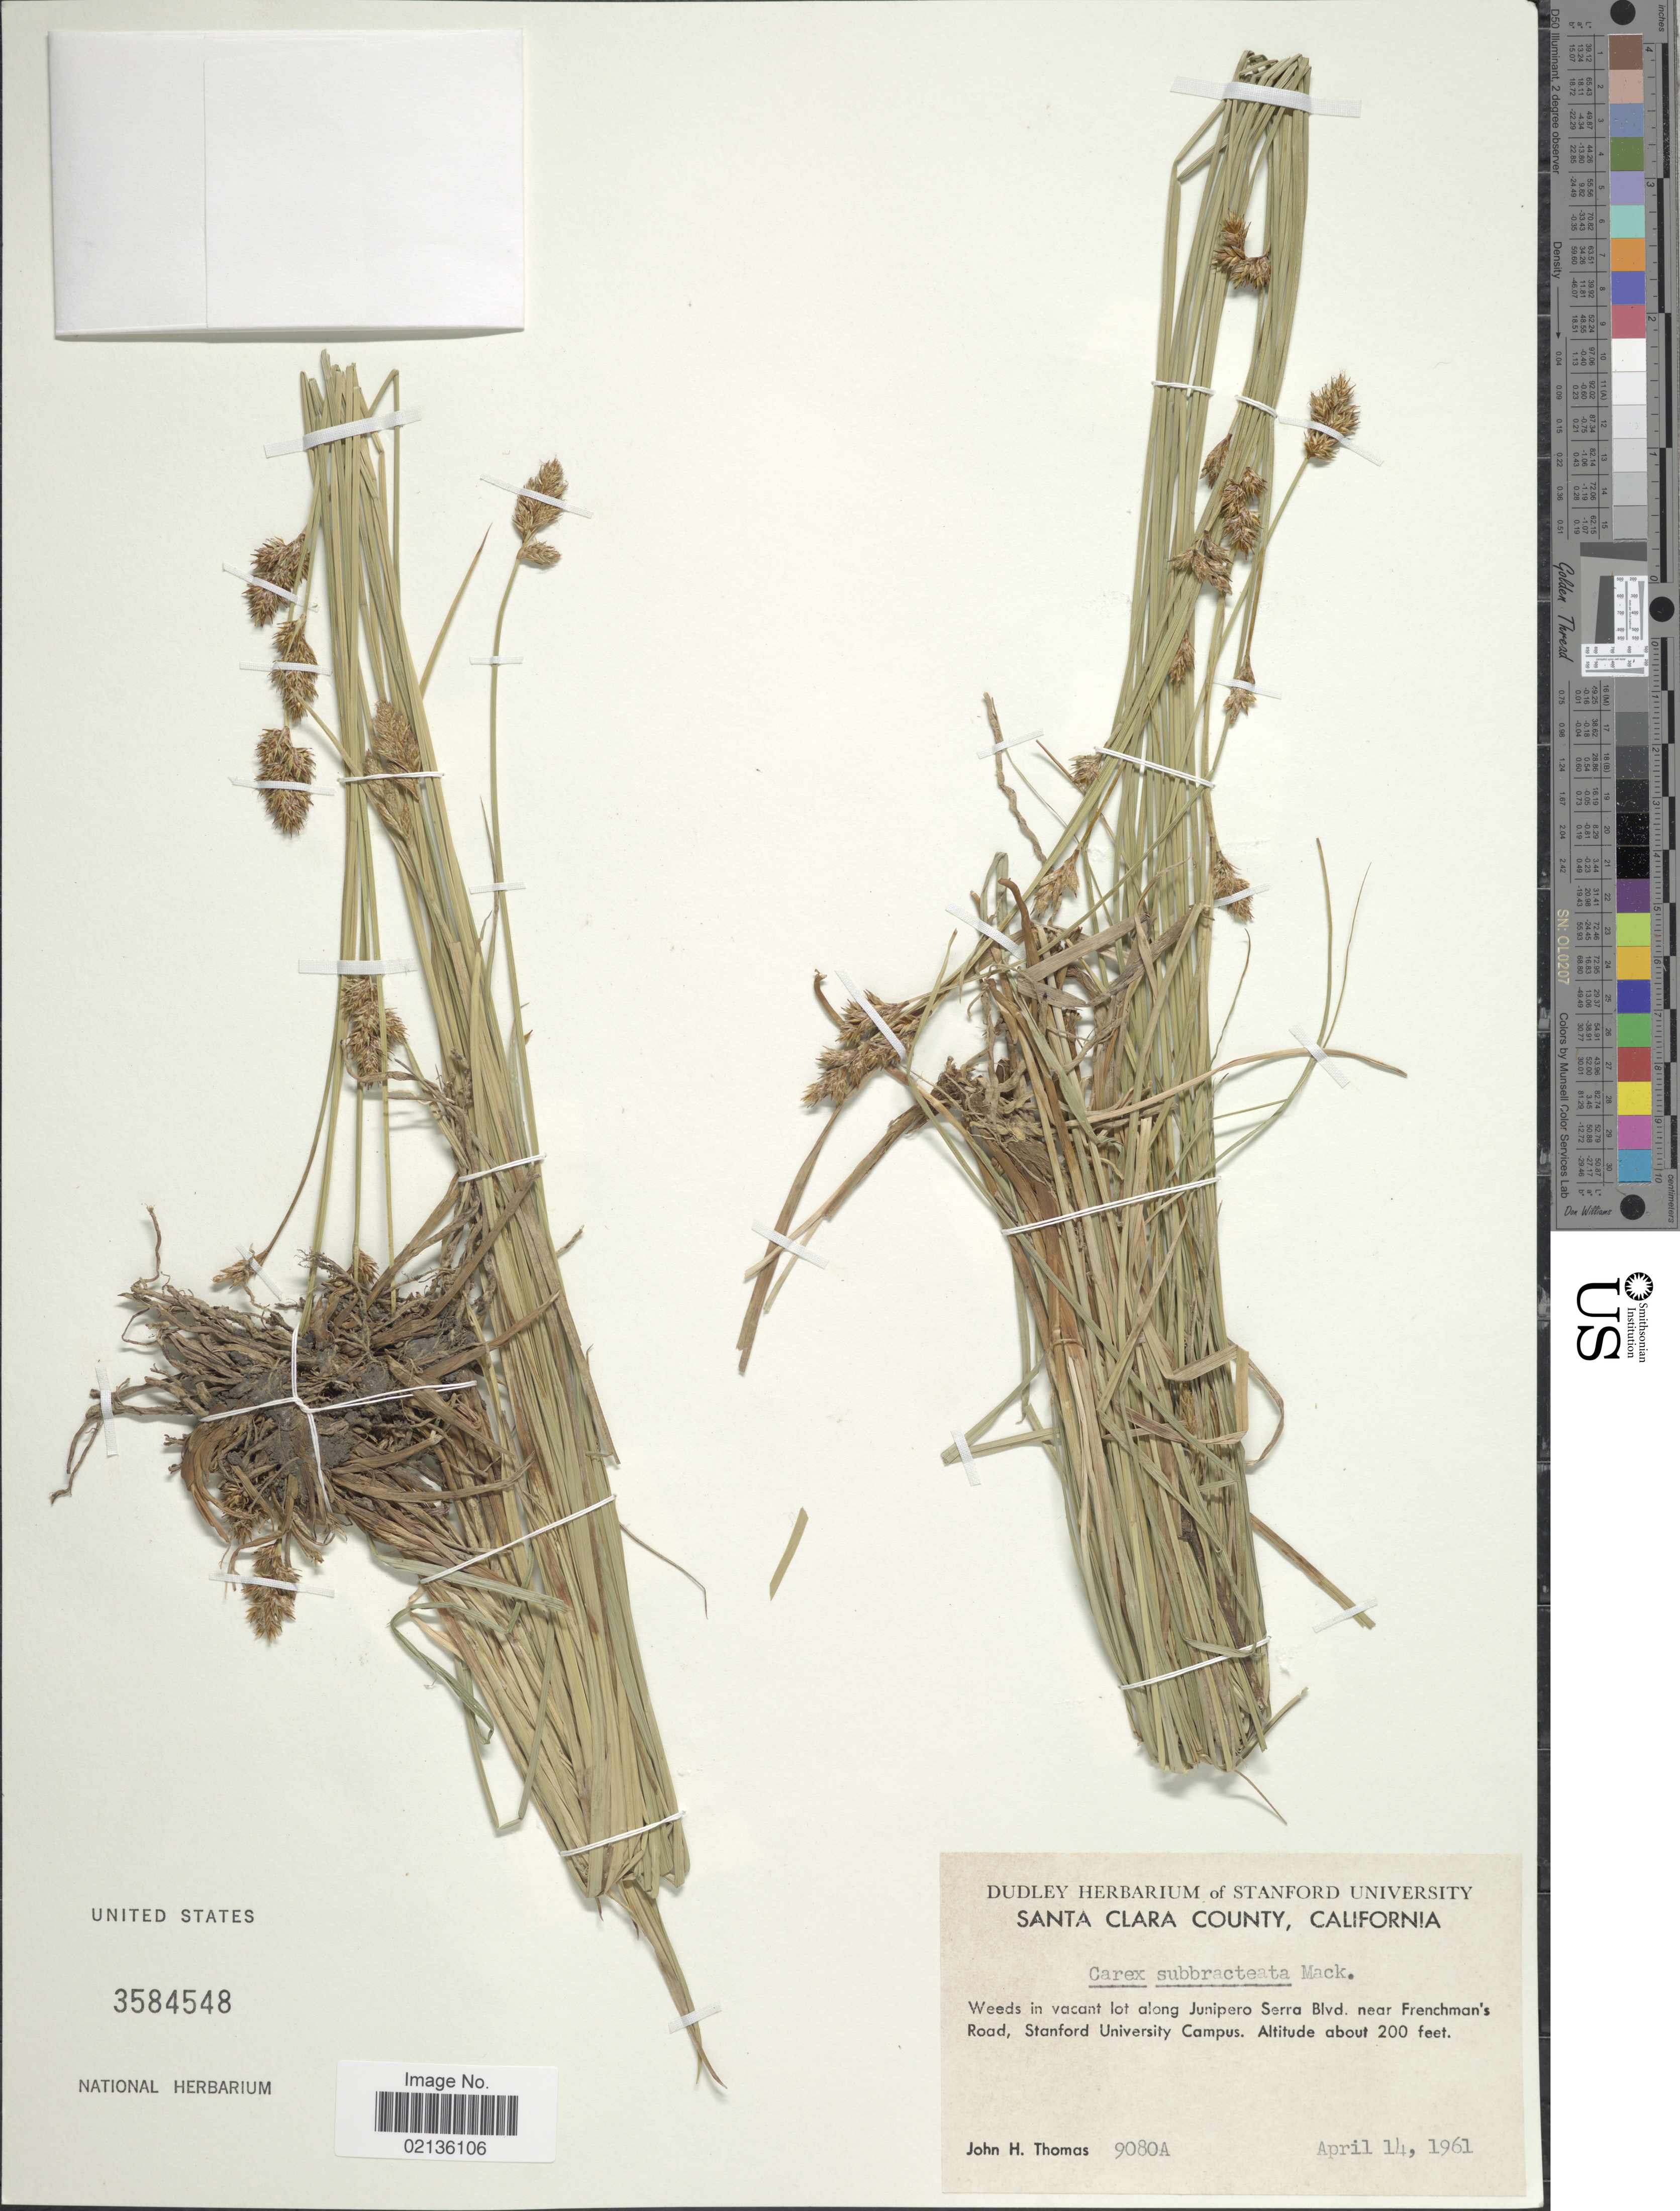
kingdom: Plantae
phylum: Tracheophyta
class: Liliopsida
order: Poales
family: Cyperaceae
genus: Carex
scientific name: Carex subbracteata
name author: Mack.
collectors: J. H. Thomas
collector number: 9080A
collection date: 1961-04-14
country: United States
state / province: California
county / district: Santa Clara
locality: Santa Clara County, Weeds in vacant lot along Junipero Serra Blvd. near Frenchman's Road, Stanford University Campus.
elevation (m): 61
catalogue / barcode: US 3584548